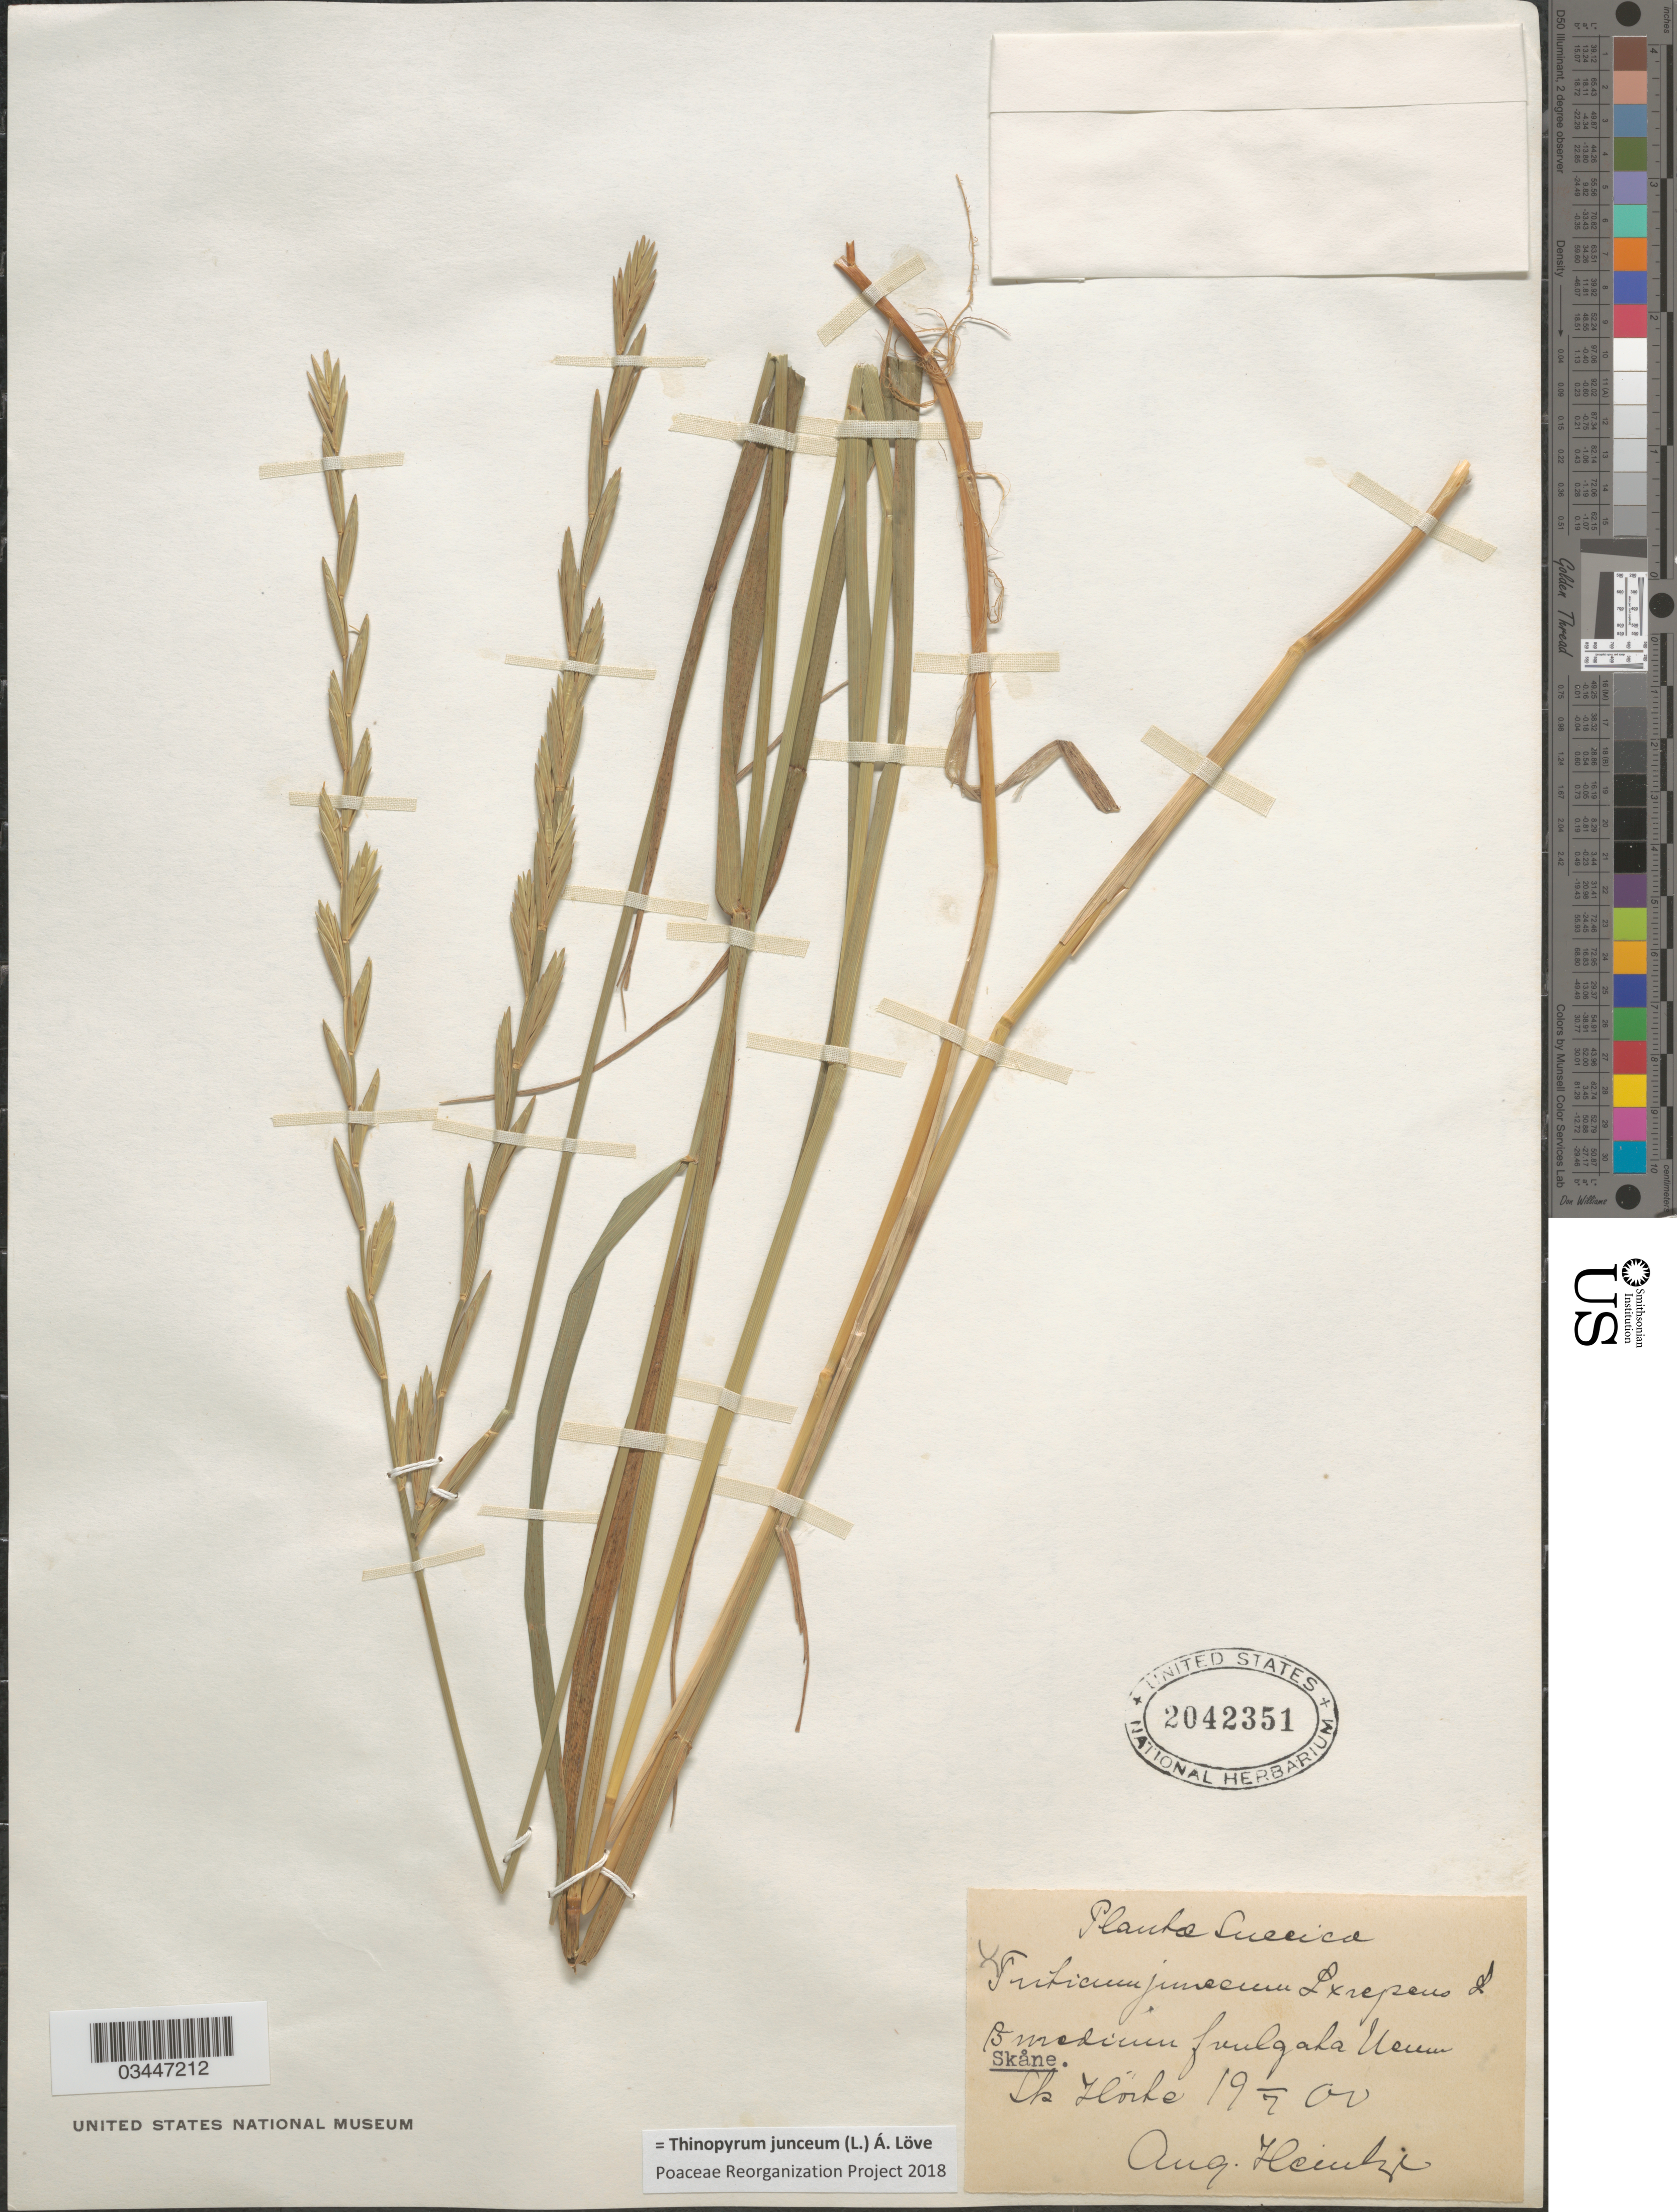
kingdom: Plantae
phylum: Tracheophyta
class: Liliopsida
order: Poales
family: Poaceae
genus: Thinopyrum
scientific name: Thinopyrum junceum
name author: (L.) Á. Löve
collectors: A. Heintze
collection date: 1900-07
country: Sweden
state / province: Skåne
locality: Sk Hörhe.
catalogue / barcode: US 2042351